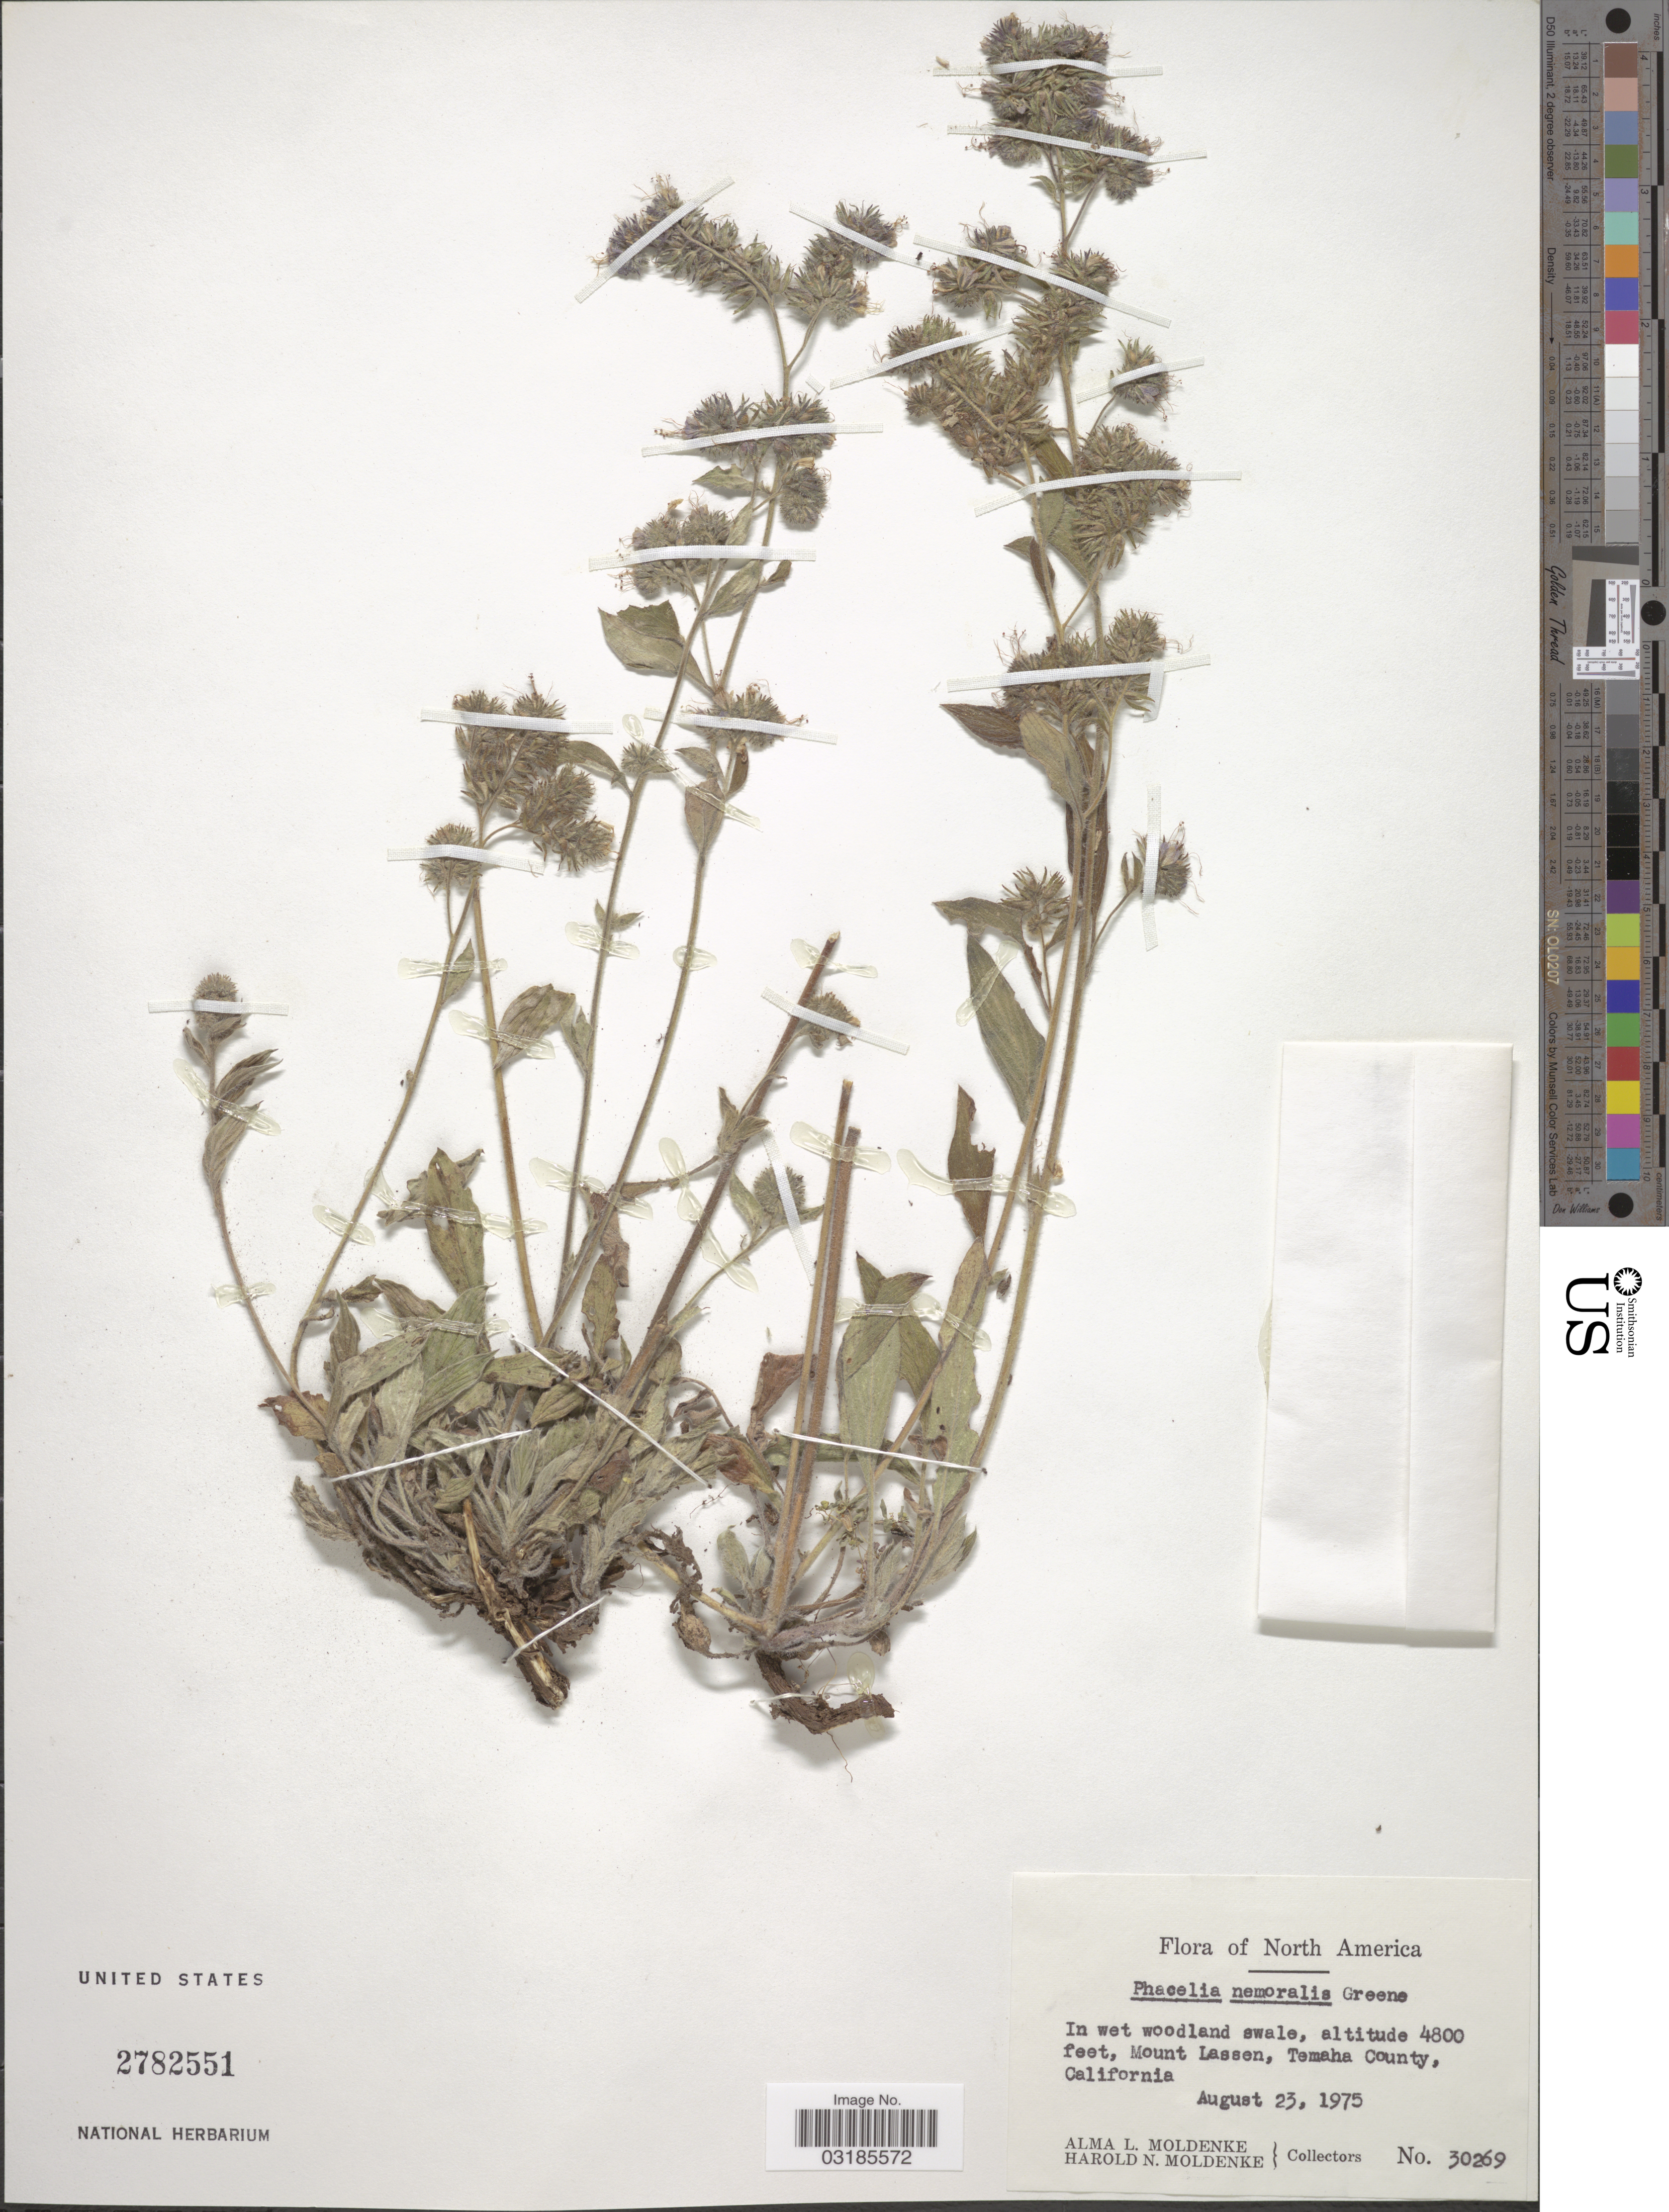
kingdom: Plantae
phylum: Tracheophyta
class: Magnoliopsida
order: Boraginales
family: Hydrophyllaceae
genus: Phacelia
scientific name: Phacelia nemoralis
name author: S.W. Greene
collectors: A. L. Moldenke & H. N. Moldenke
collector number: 30269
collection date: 1975-08-23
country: United States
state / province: California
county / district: Tehama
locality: Mount Lassen, Temaha County.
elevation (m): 1463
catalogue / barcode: US 2782551